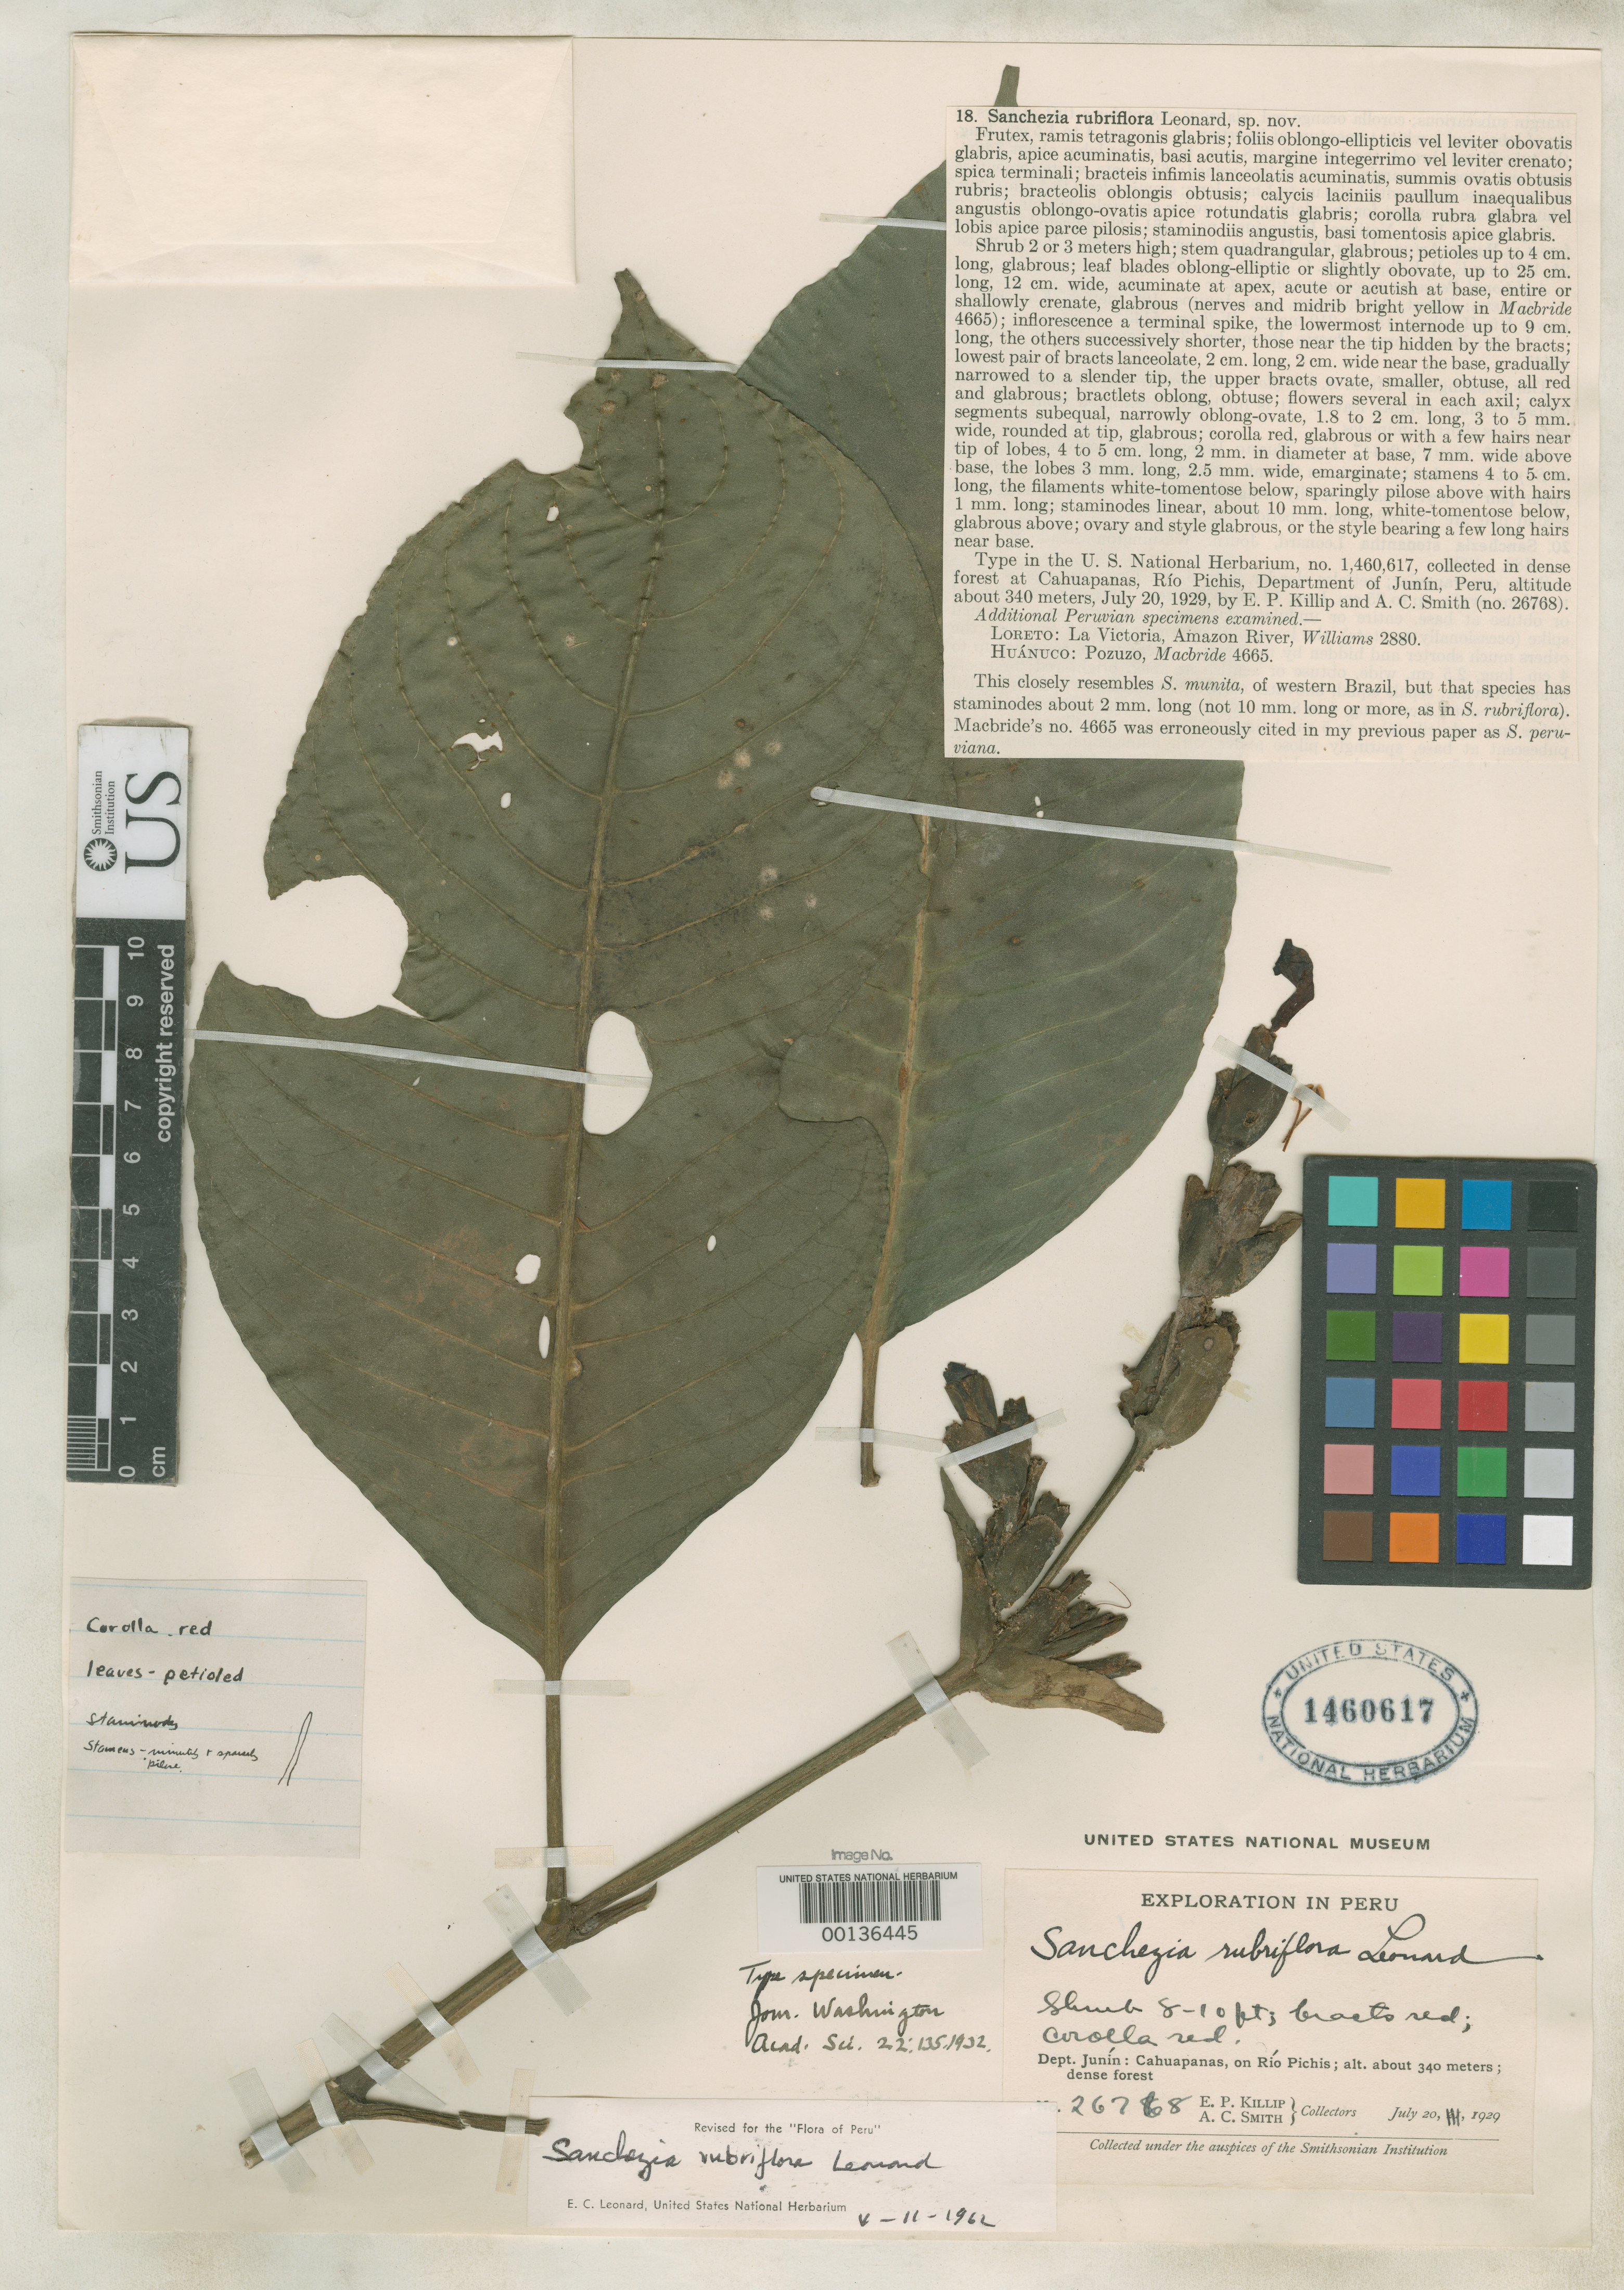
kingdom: Plantae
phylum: Tracheophyta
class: Magnoliopsida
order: Lamiales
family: Acanthaceae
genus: Sanchezia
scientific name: Sanchezia rubriflora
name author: Leonard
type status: Holotype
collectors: E. P. Killip & A. C. Smith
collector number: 26768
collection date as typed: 20 Jul 1929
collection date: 1929-07-20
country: Peru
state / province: Junín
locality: Cahuapanas, Rio Pichis.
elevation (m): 340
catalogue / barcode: US 1460617